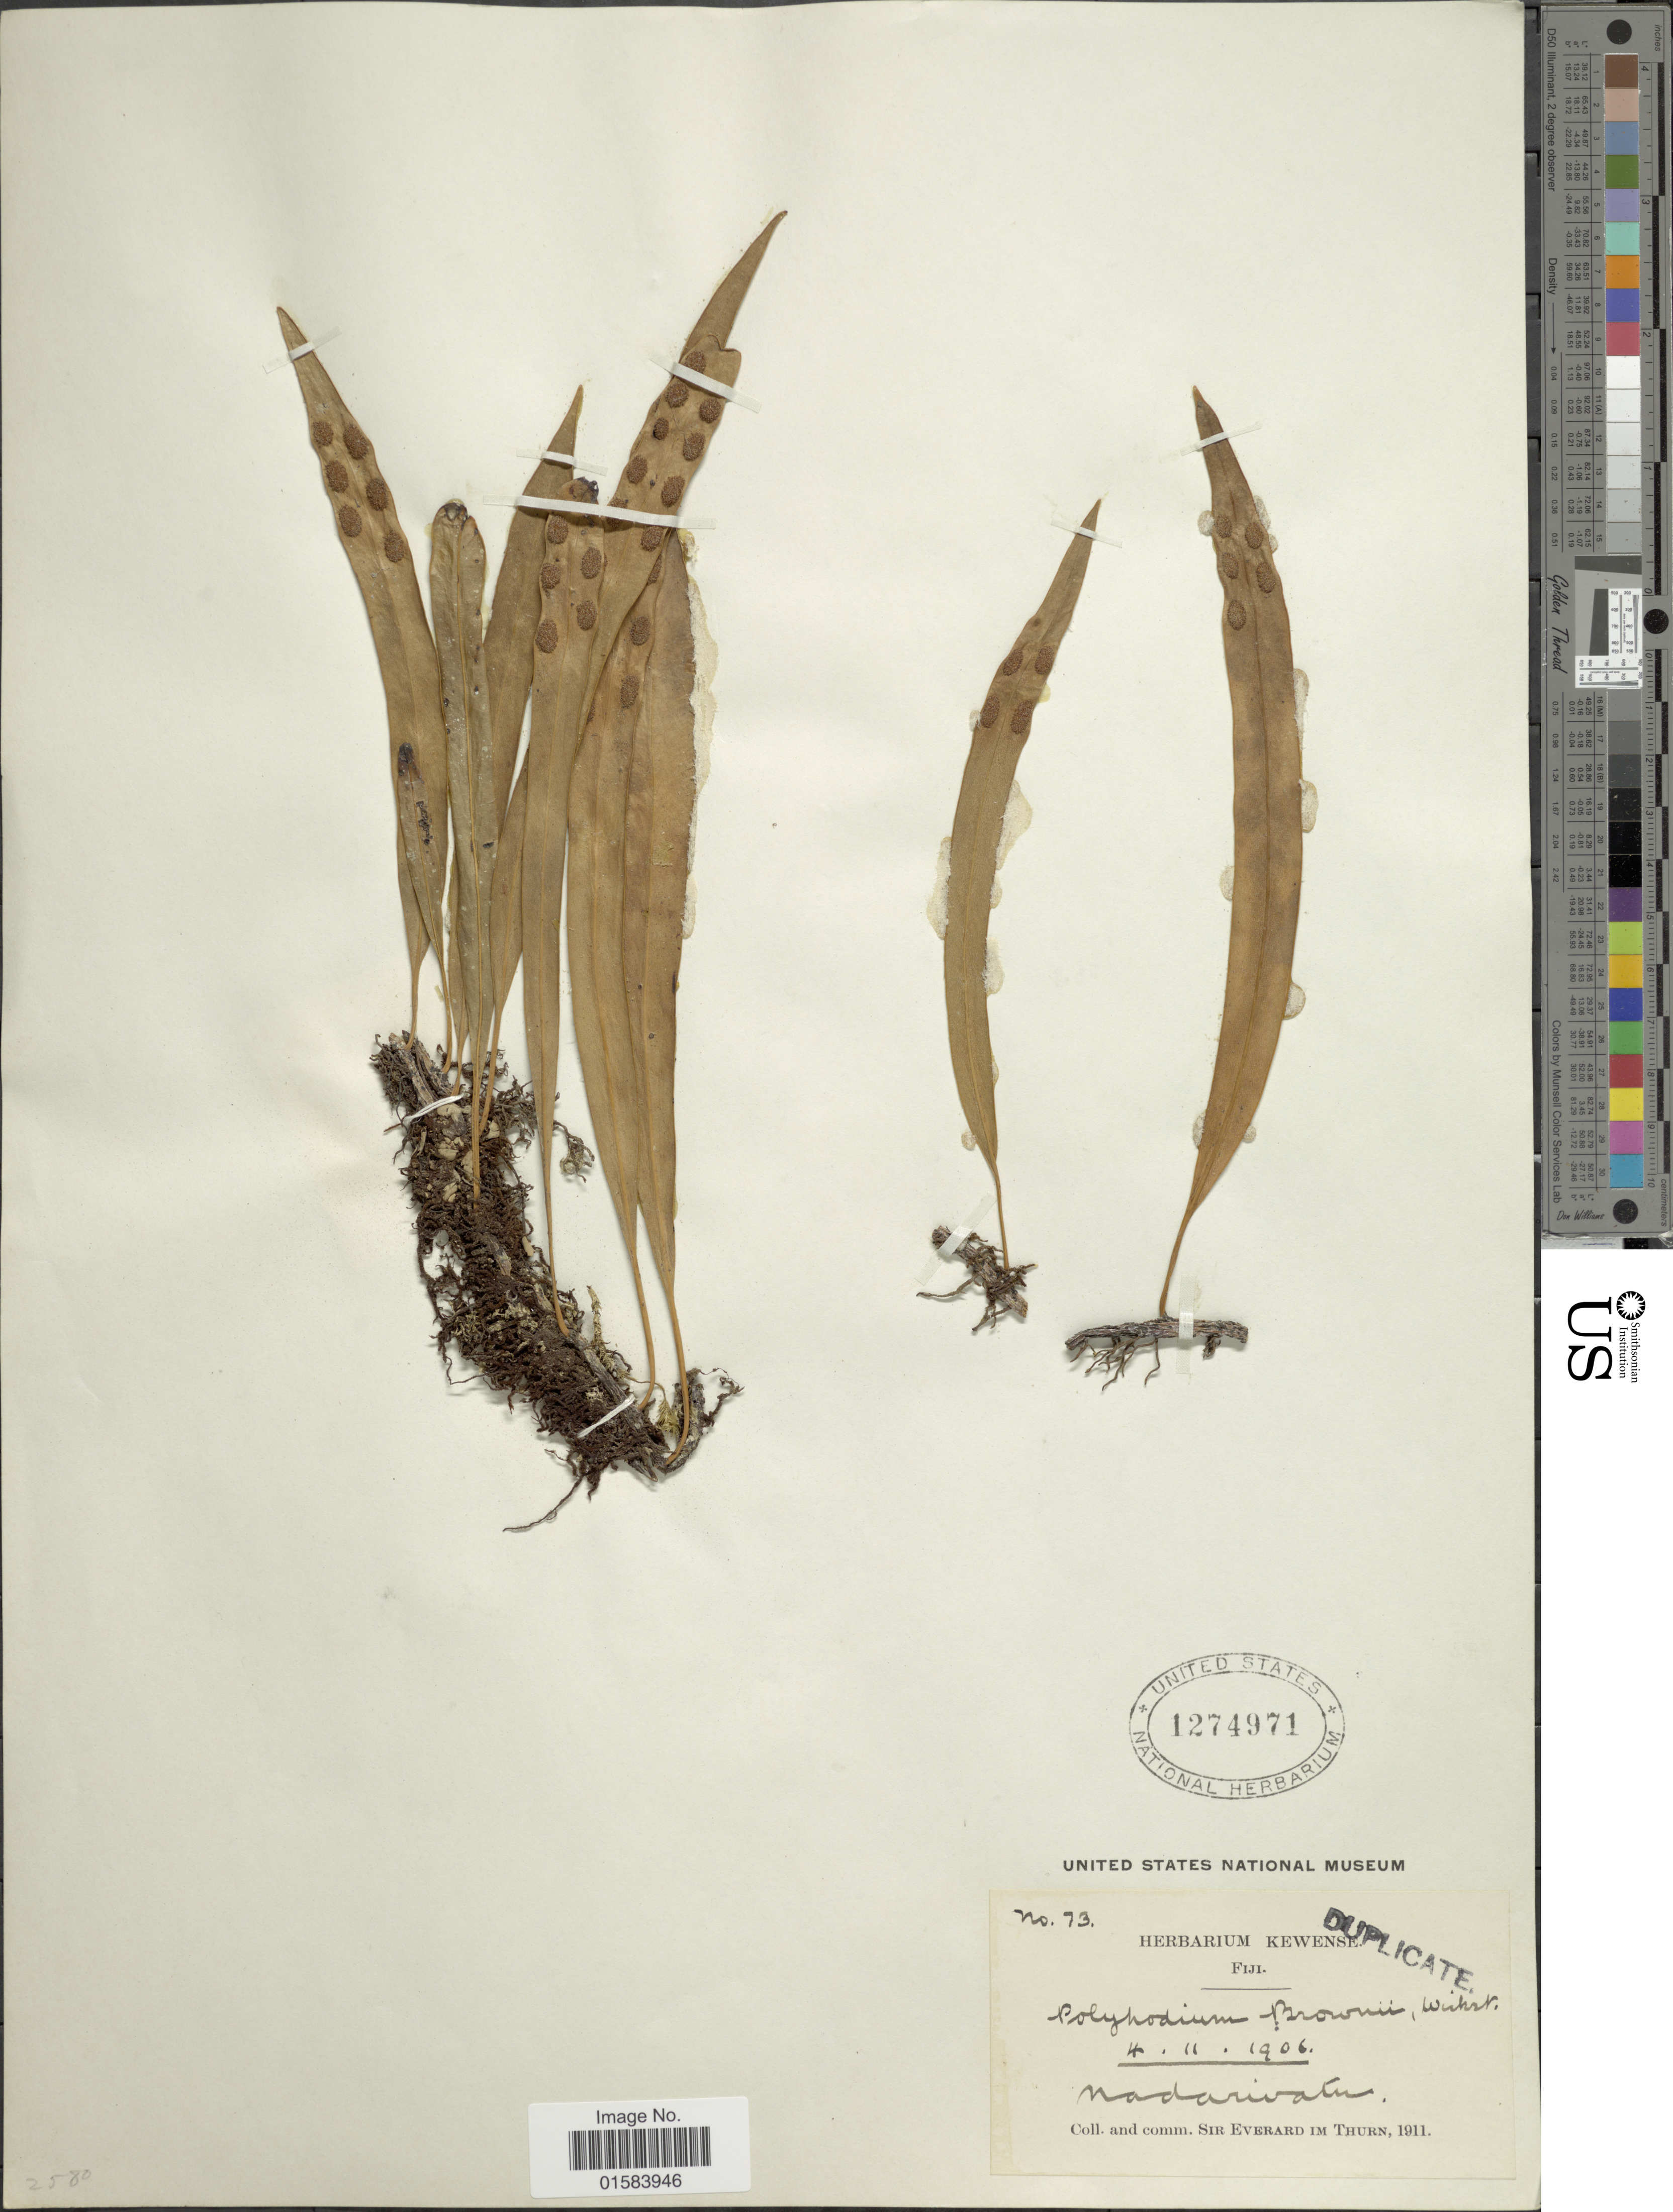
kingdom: Plantae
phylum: Tracheophyta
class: Polypodiopsida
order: Polypodiales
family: Polypodiaceae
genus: Dictymia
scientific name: Dictymia brownii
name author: (Wikstr.) Copel.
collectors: Everard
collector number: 73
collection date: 1906-11-04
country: Fiji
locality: Nadarivatu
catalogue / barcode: US 1274971